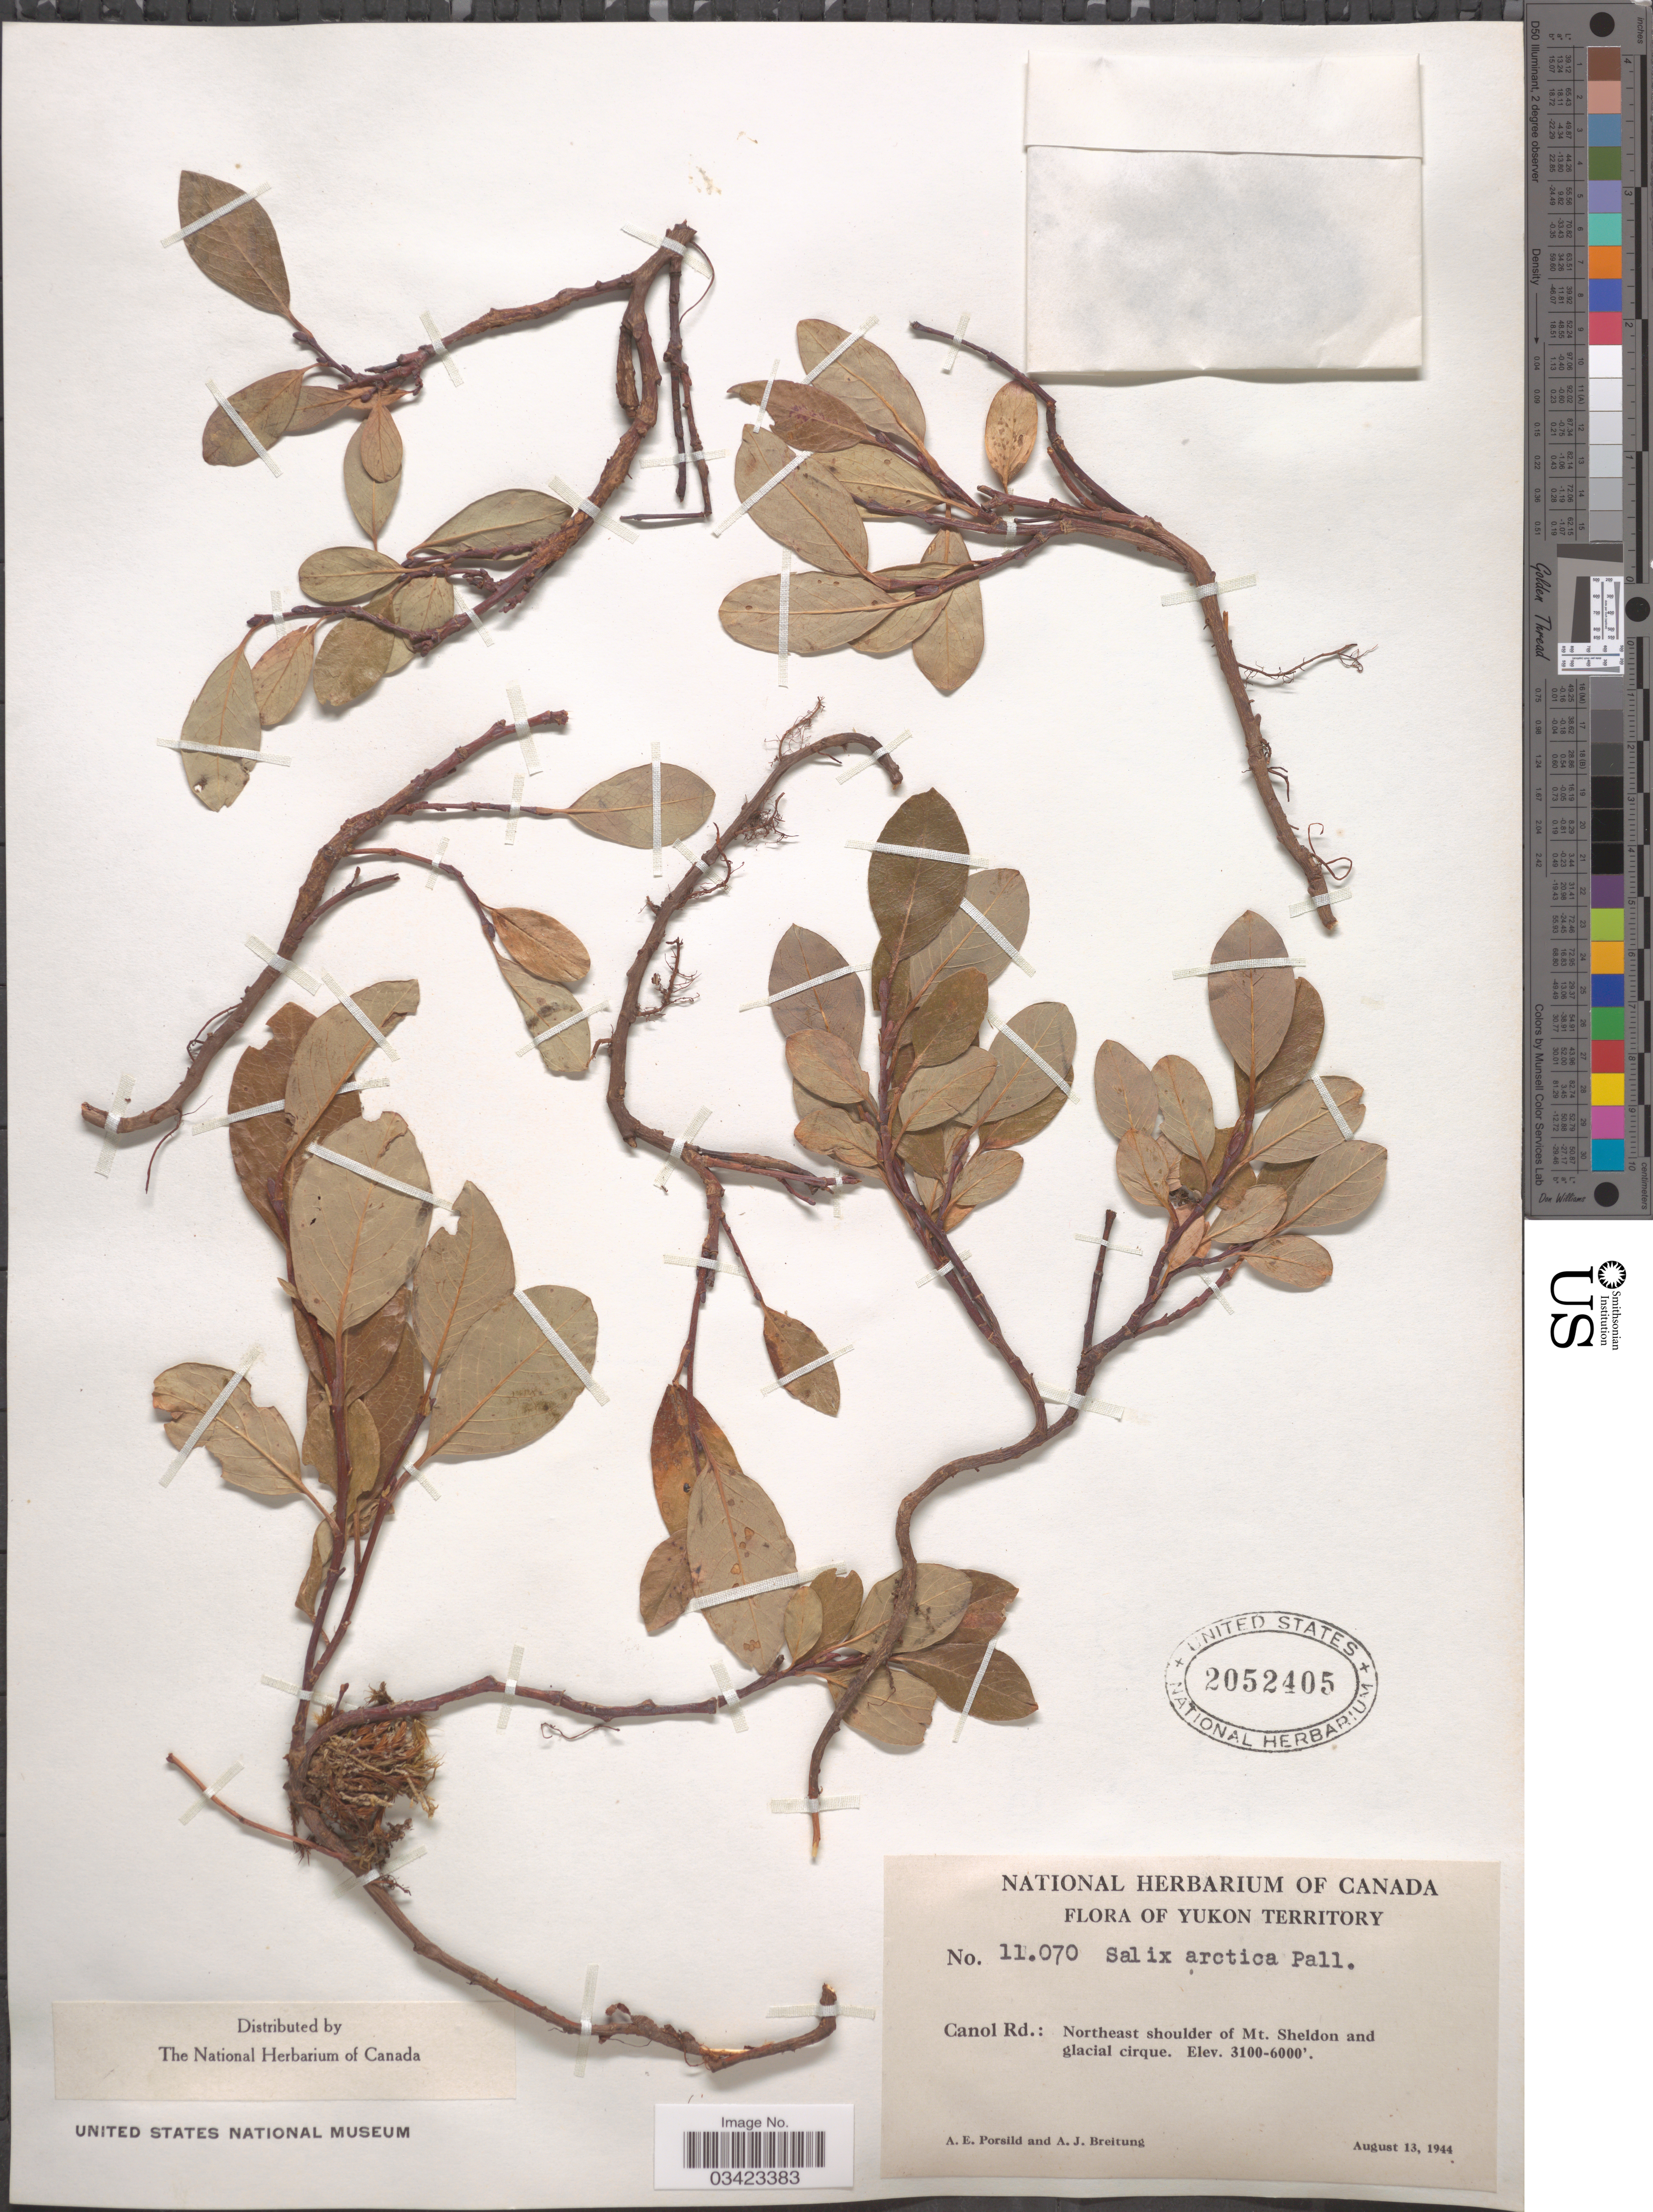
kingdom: Plantae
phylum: Tracheophyta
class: Magnoliopsida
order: Malpighiales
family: Salicaceae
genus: Salix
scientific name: Salix arctica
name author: Pall.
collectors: A. E. Porsild & A. Breitung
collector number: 11070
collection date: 1944-08-13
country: Canada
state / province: Yukon Territory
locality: Canol Rd.: Northeast shoulder of Mt. Sheldon and glacial cirque.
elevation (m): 945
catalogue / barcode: US 2052405